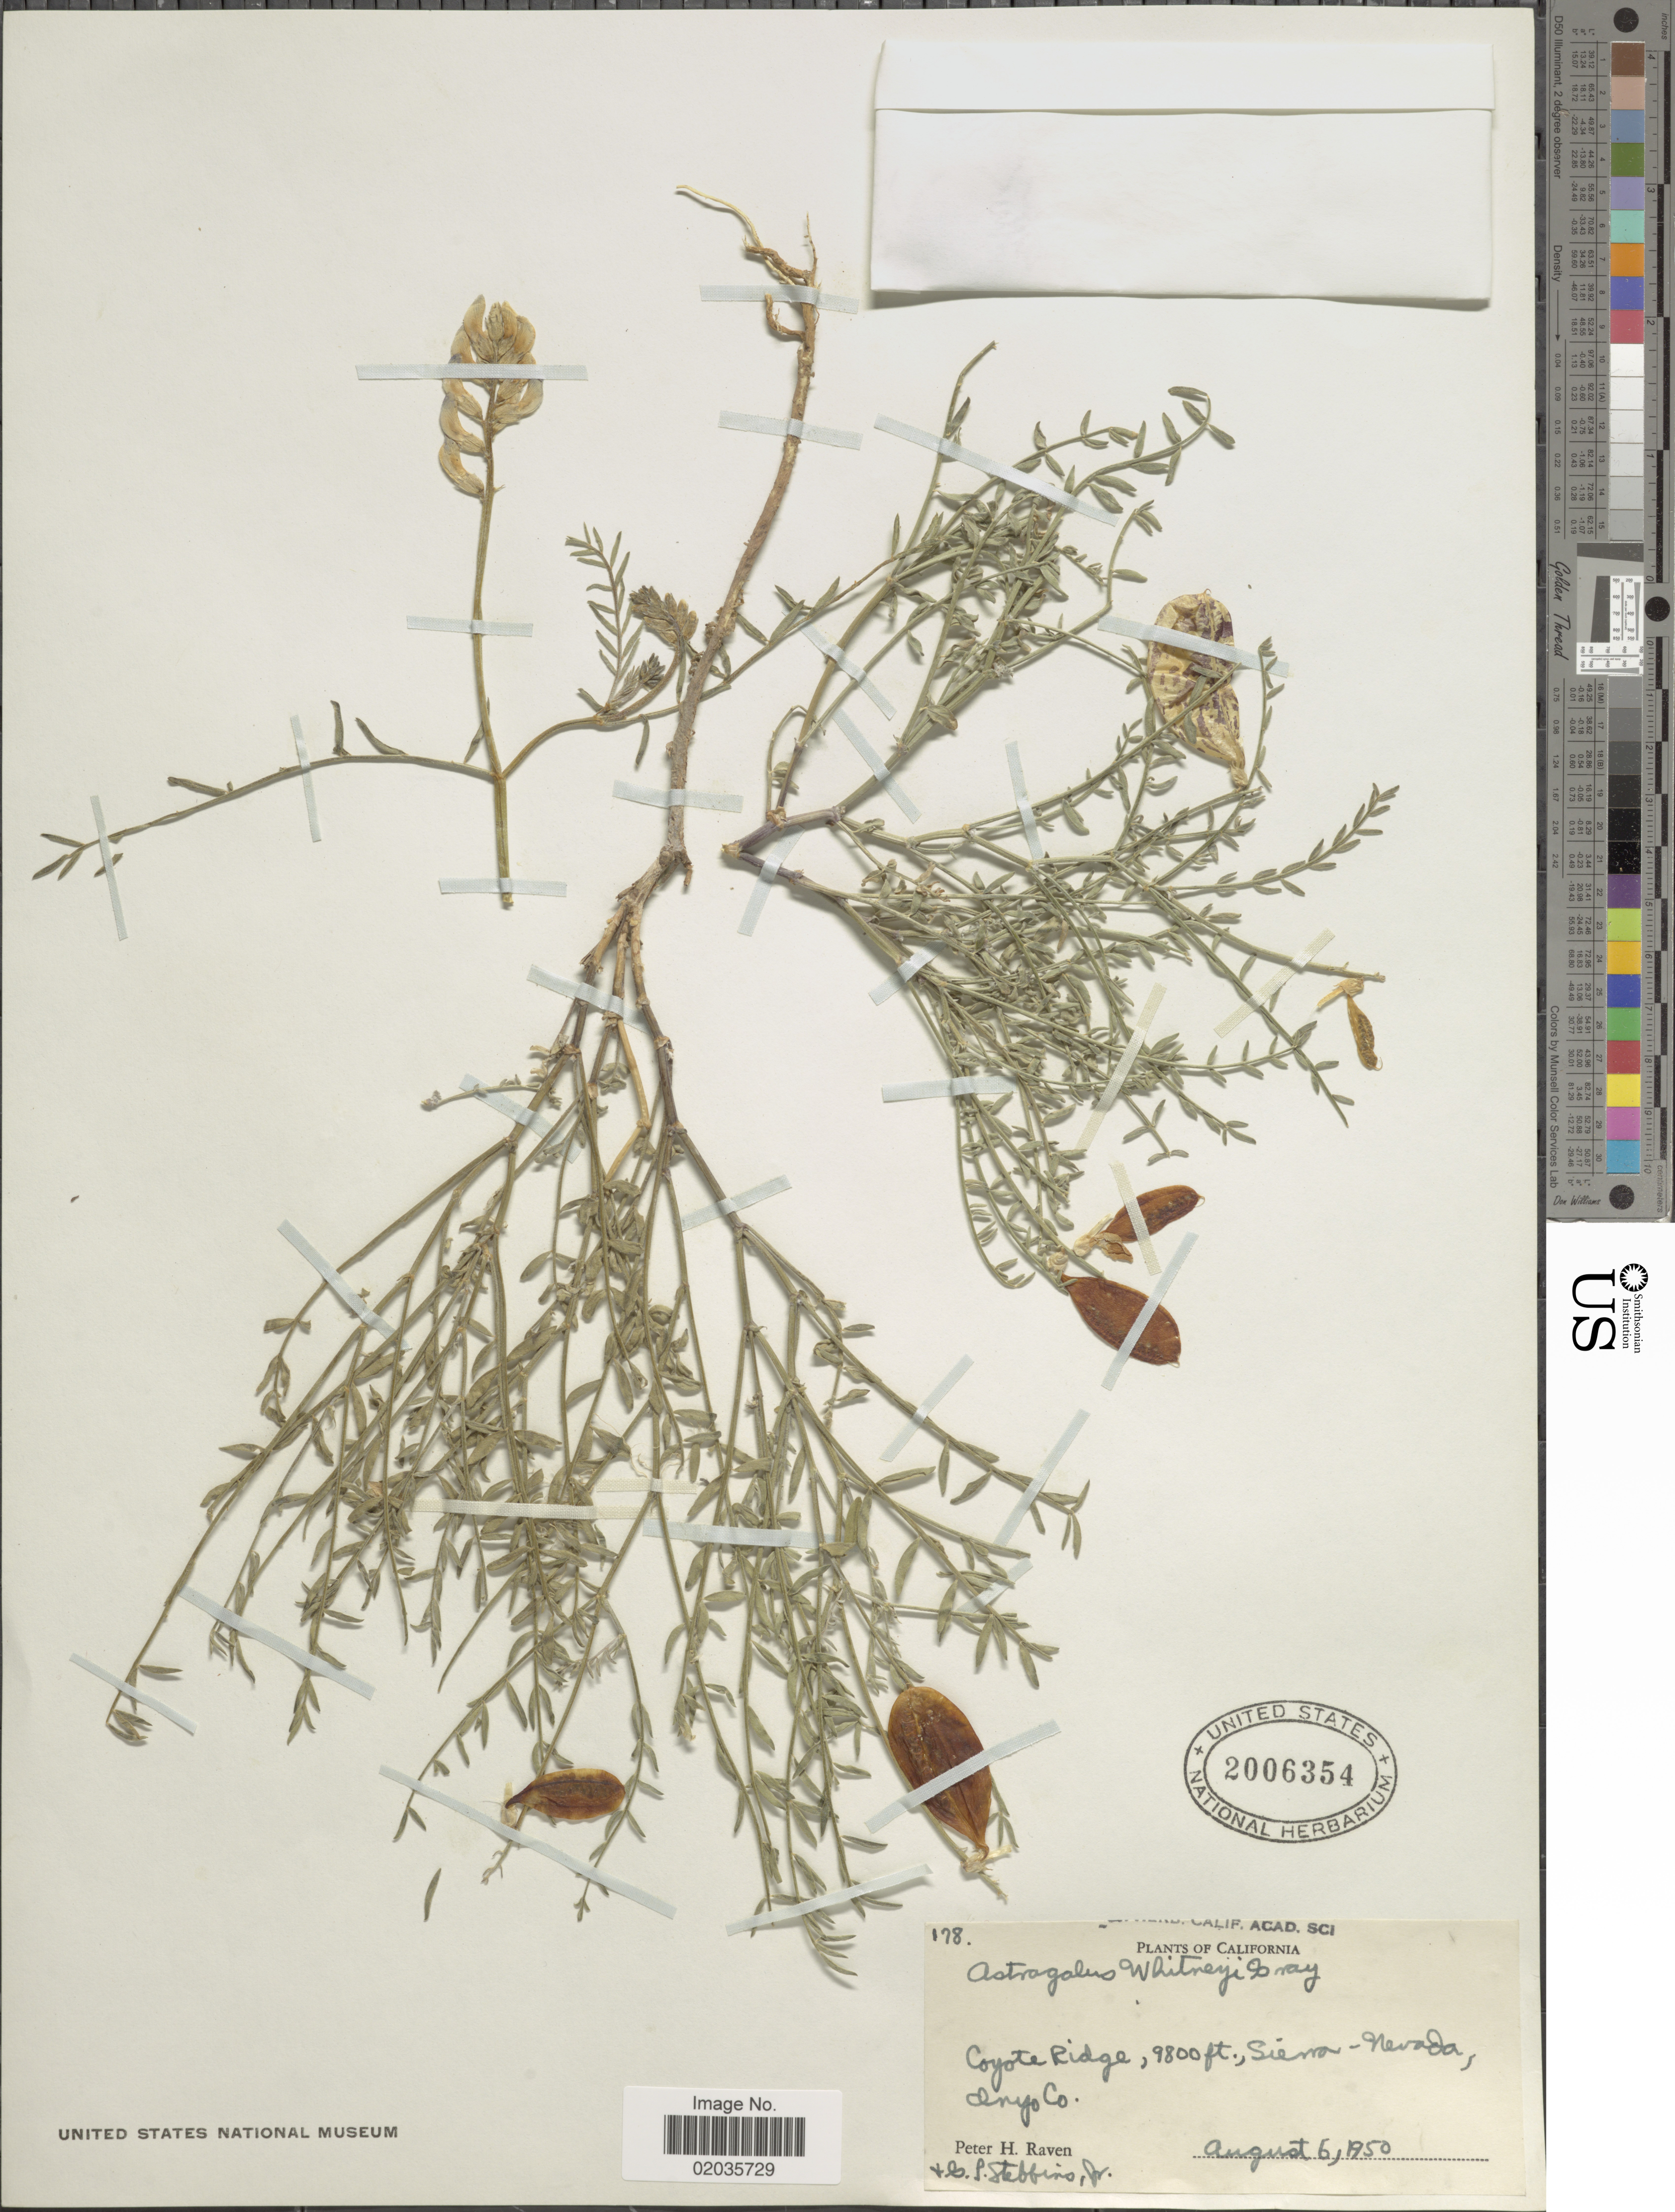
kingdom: Plantae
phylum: Tracheophyta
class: Magnoliopsida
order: Fabales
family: Fabaceae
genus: Astragalus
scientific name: Astragalus whitneyi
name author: A. Gray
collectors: P. Raven & G. L. Stebbins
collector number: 178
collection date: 1950-08-06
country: United States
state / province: California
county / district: Inyo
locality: Coyote Ridge, Sierra-Nevada, Inyo Co.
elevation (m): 2987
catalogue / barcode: US 2006354